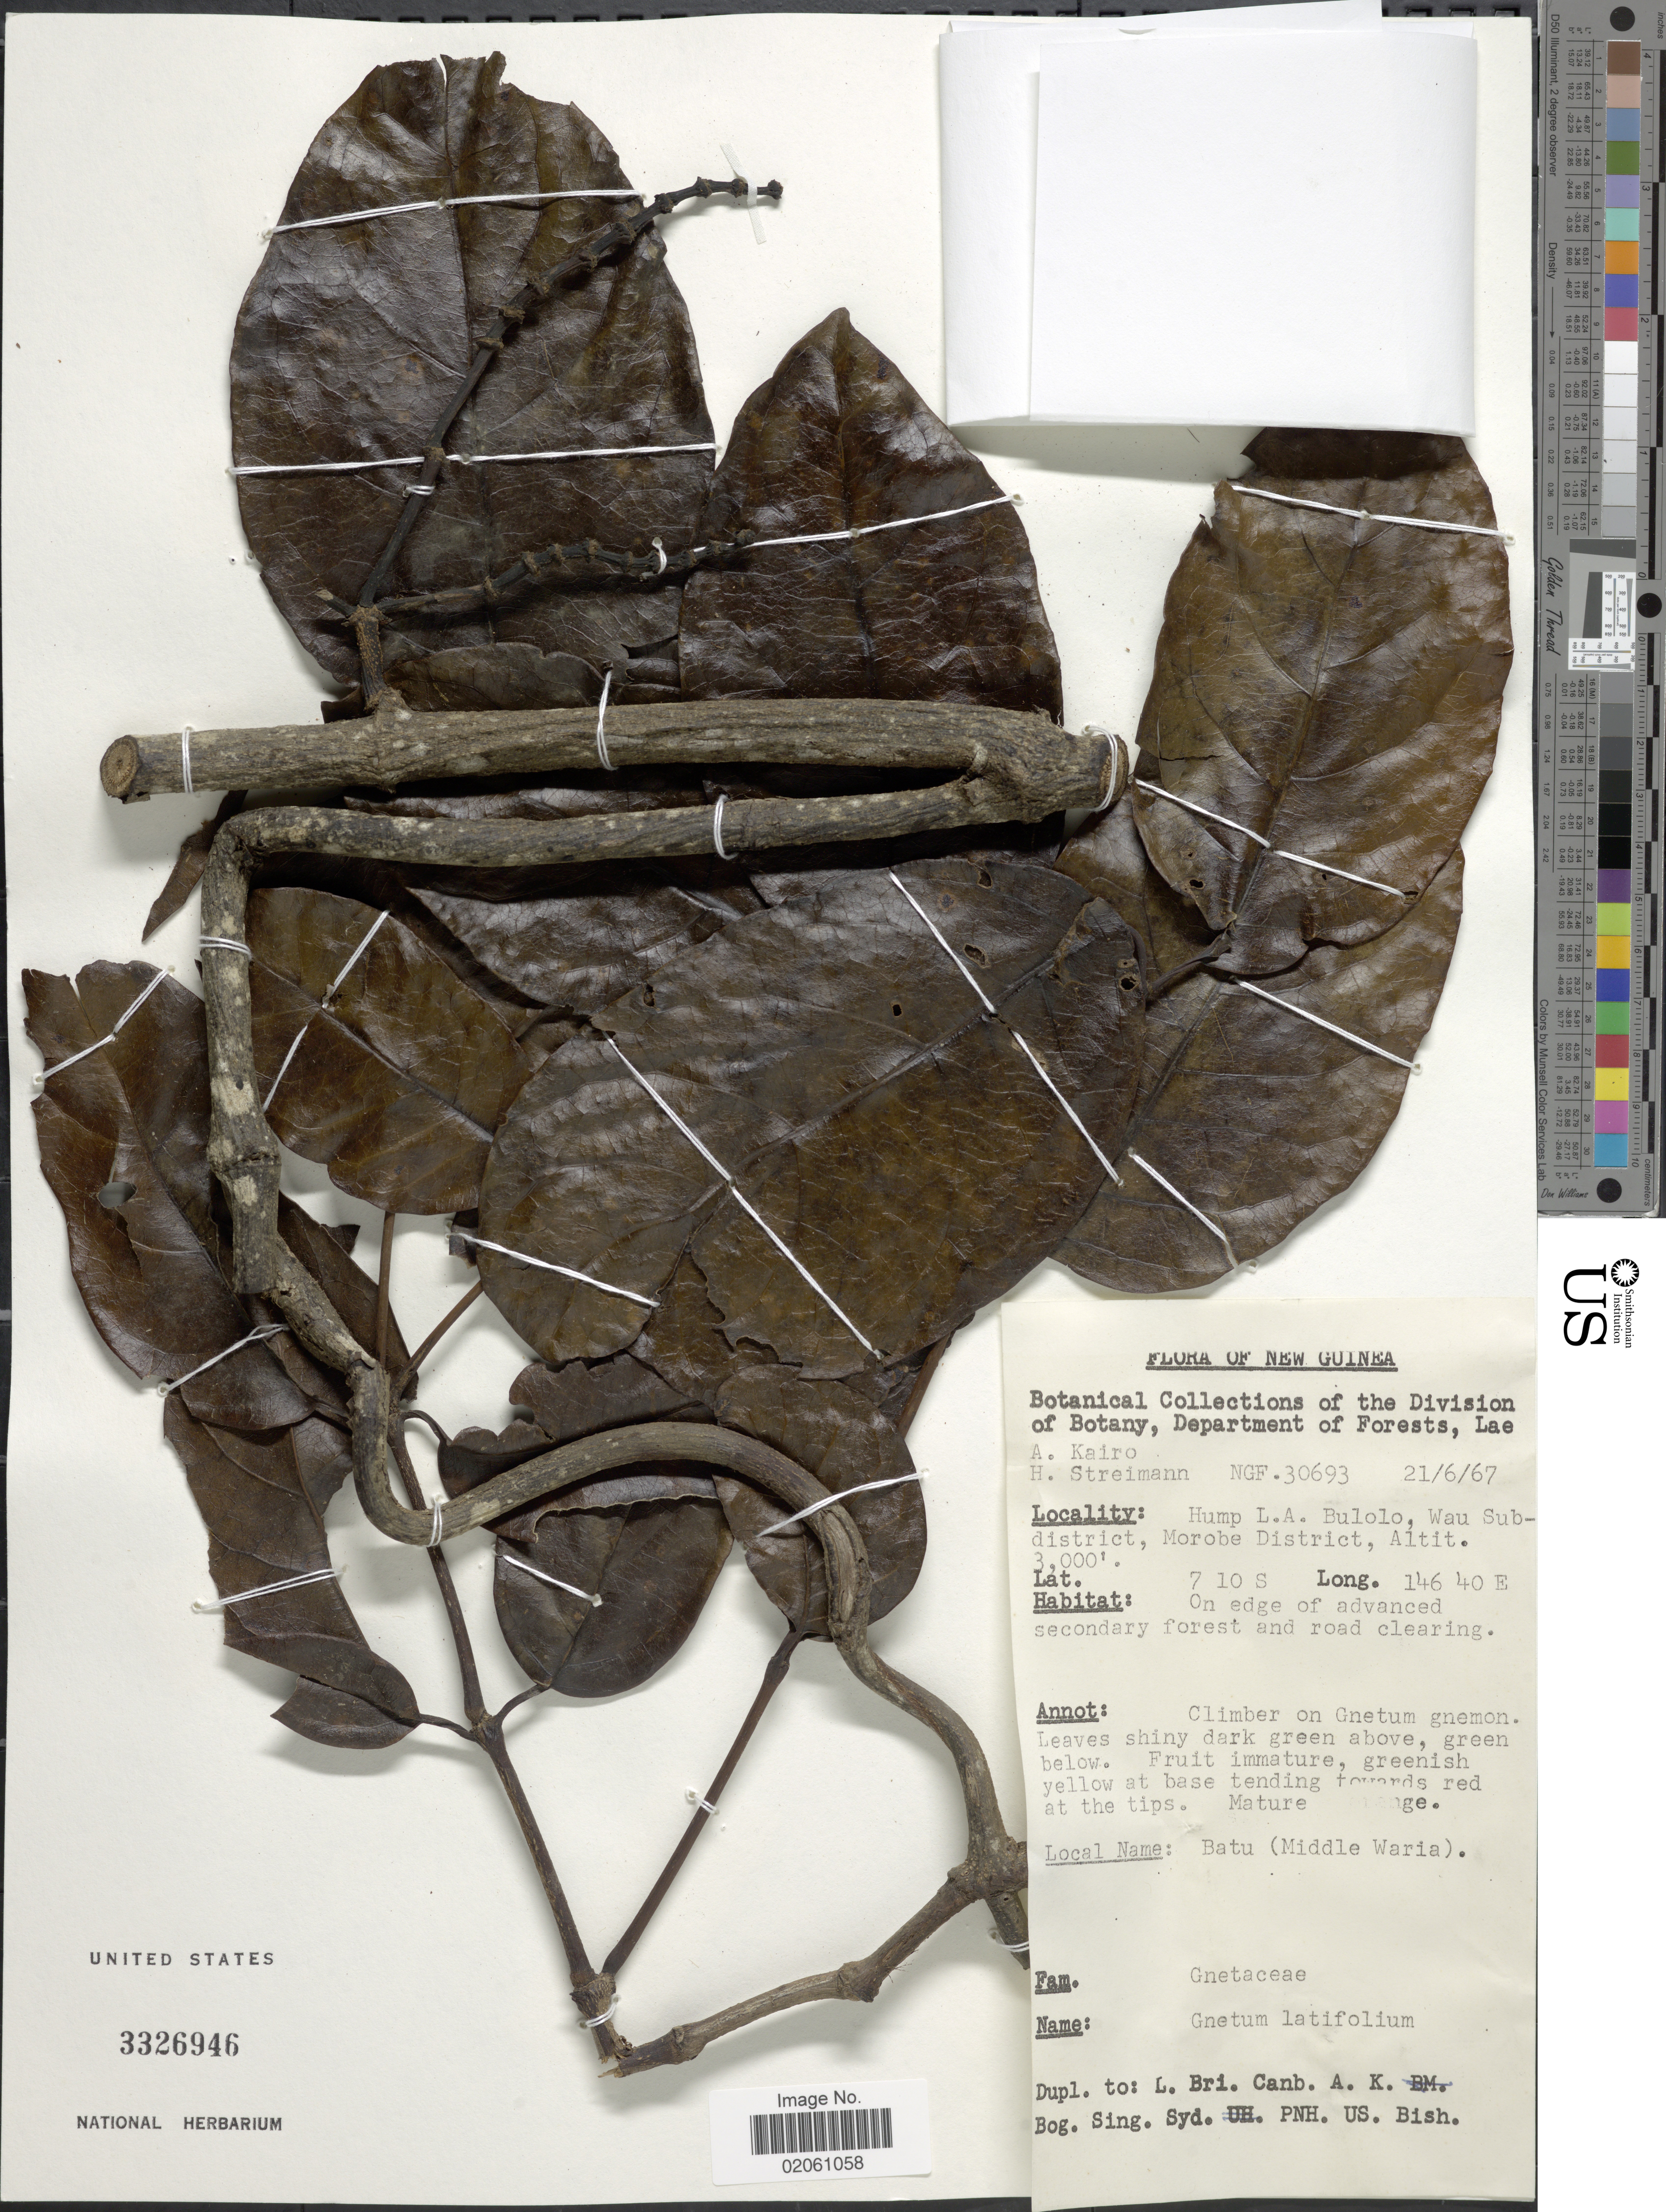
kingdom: Plantae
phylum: Tracheophyta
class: Gnetopsida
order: Gnetales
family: Gnetaceae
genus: Gnetum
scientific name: Gnetum latifolium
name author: Blume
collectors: A. Kairo & H. Streimann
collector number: NGF 30693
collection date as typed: Transcribed d/m/y: 21/6/67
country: Papua New Guinea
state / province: Morobe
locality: Hump L.A. Bulolo, Wau Subdistrict, Morobe District, On edge of advanced secondary forest and road clearing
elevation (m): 914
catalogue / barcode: US 3326946